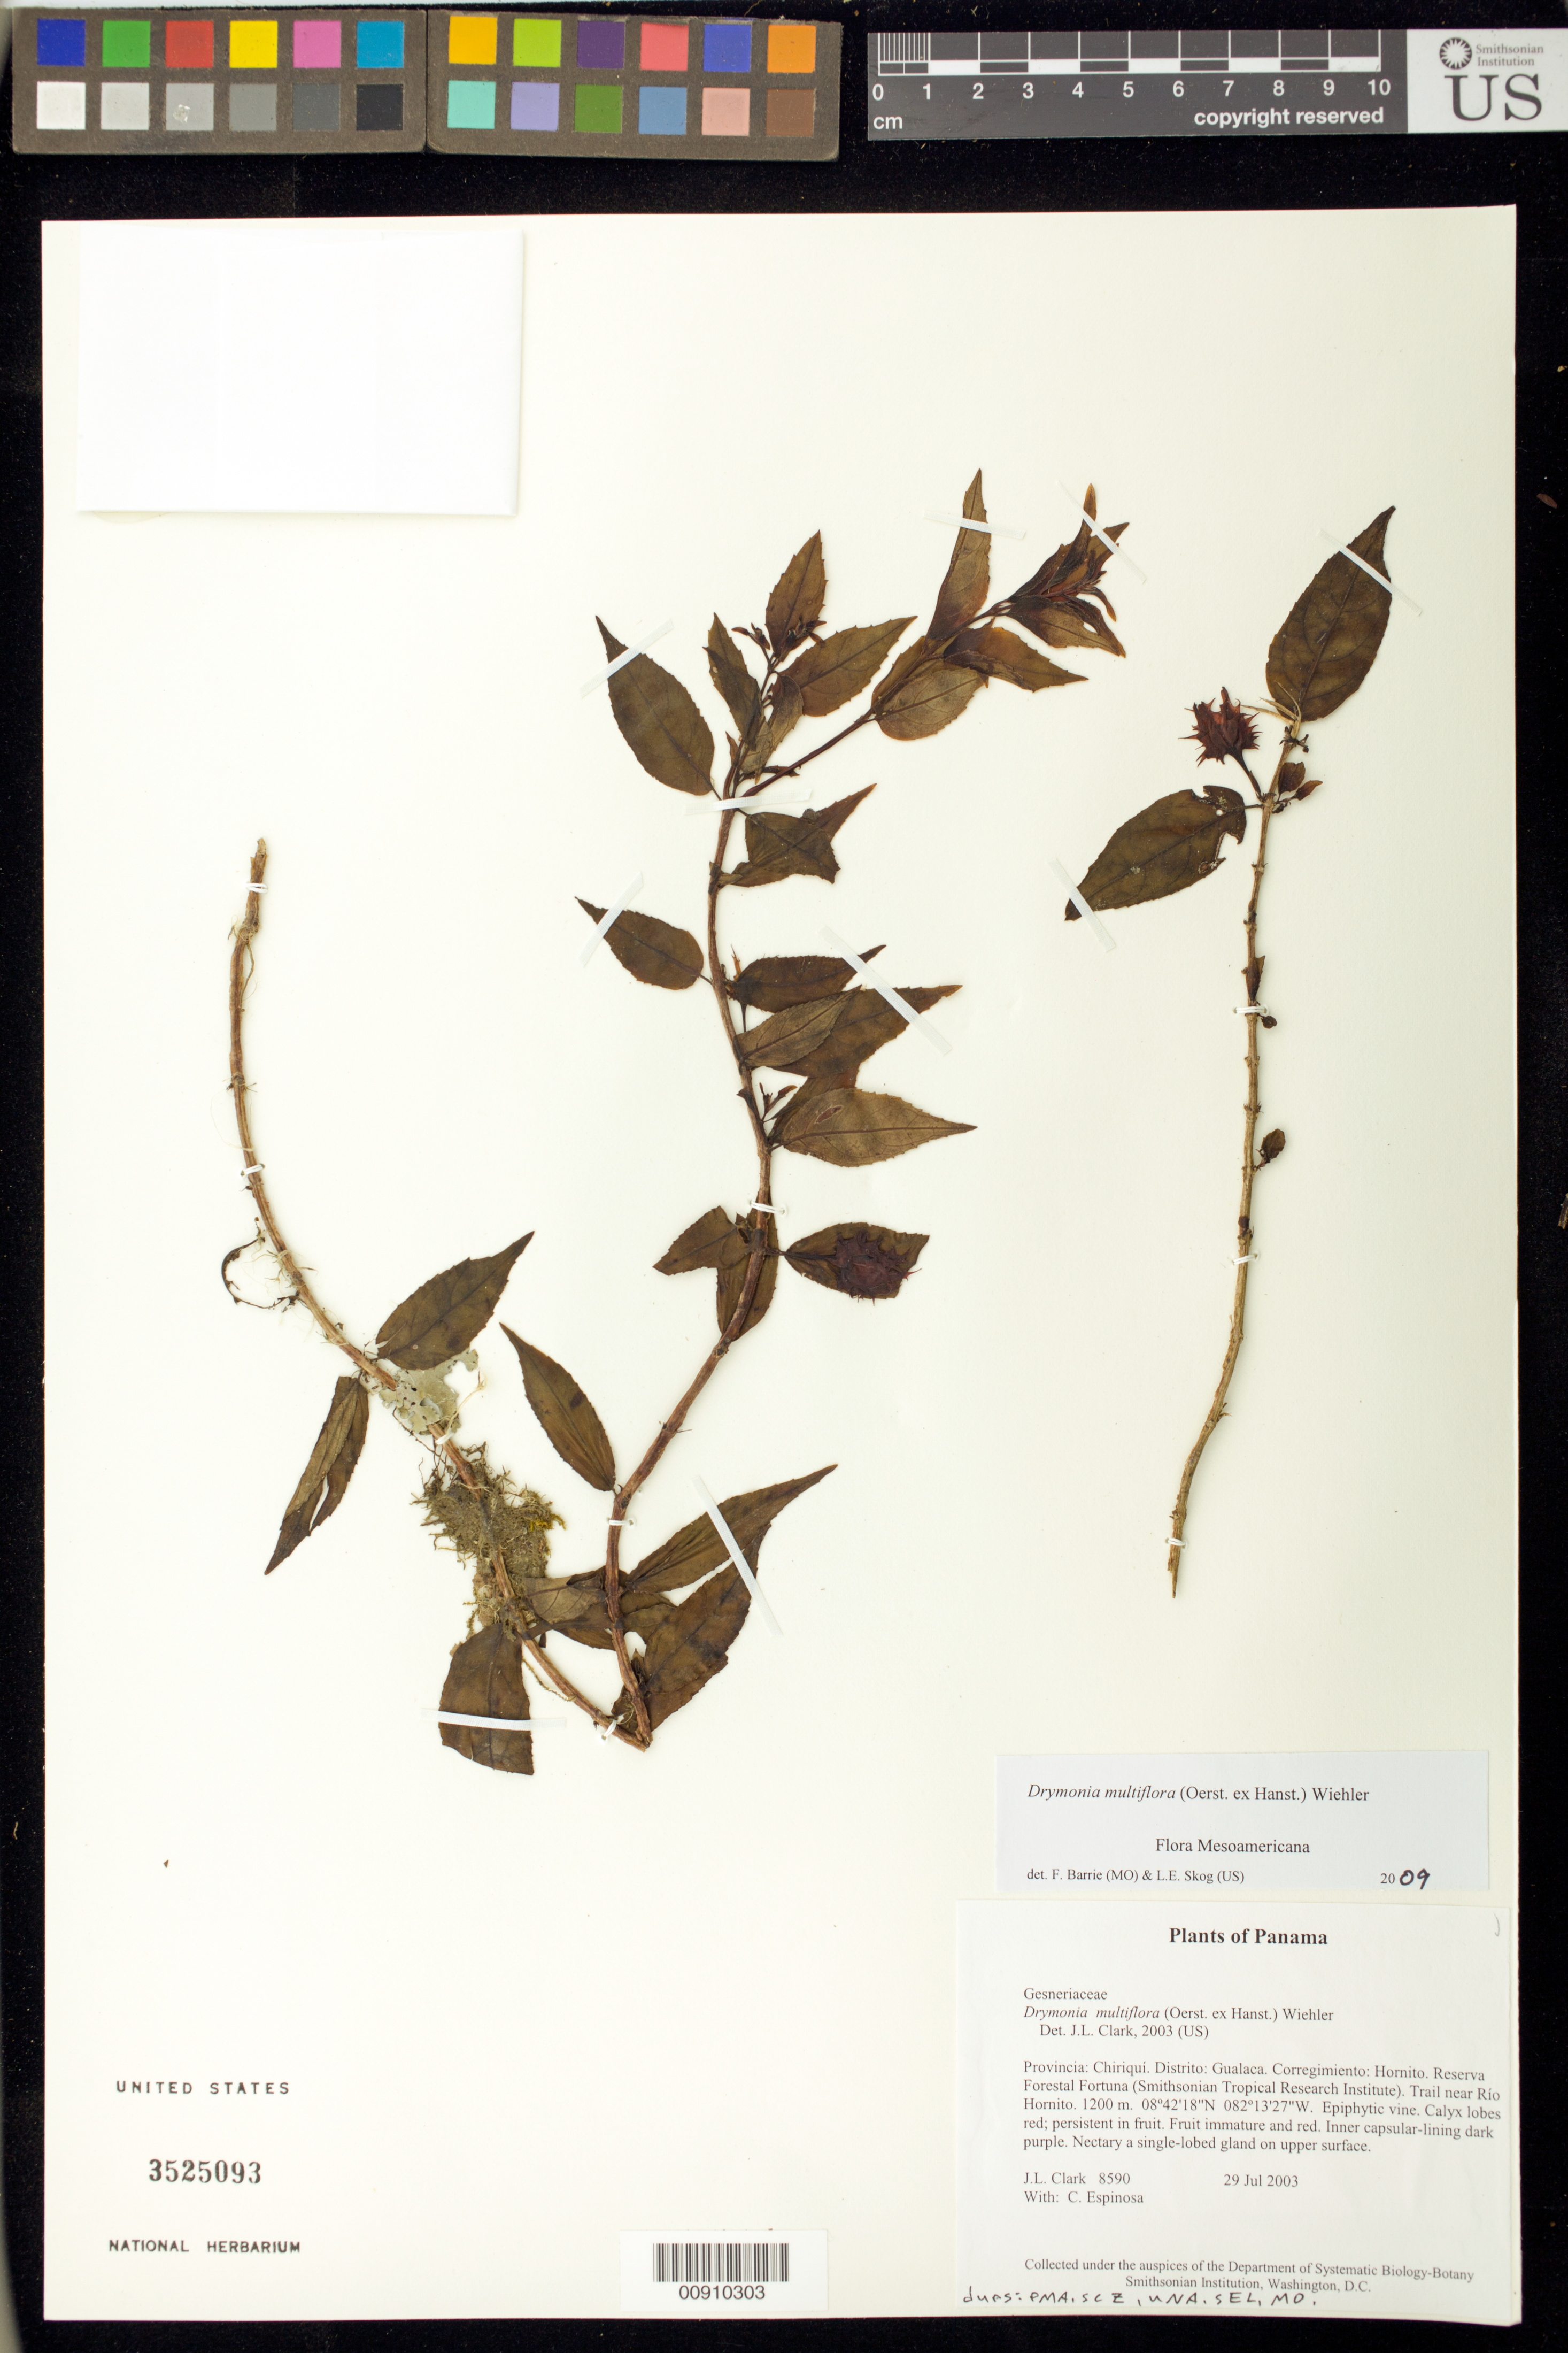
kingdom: Plantae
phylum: Tracheophyta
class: Magnoliopsida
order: Lamiales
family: Gesneriaceae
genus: Drymonia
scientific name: Drymonia multiflora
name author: (Oerst. ex Hanst.) Wiehler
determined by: Clark, J. L., (SEL), The Marie Selby Botanical Garden (UNITED STATES)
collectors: J. L. Clark & C. Espinosa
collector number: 8590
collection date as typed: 29 Jul 2003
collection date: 2003-07-29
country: Panama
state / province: Chiriquí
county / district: Gualaca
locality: Gualaca. Corregimiento: Hornito. Reserva Forestal Fortuna (Smithsonian Tropical Research Institute). Trail near Río Hornito.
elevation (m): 1200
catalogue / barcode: US 3525093